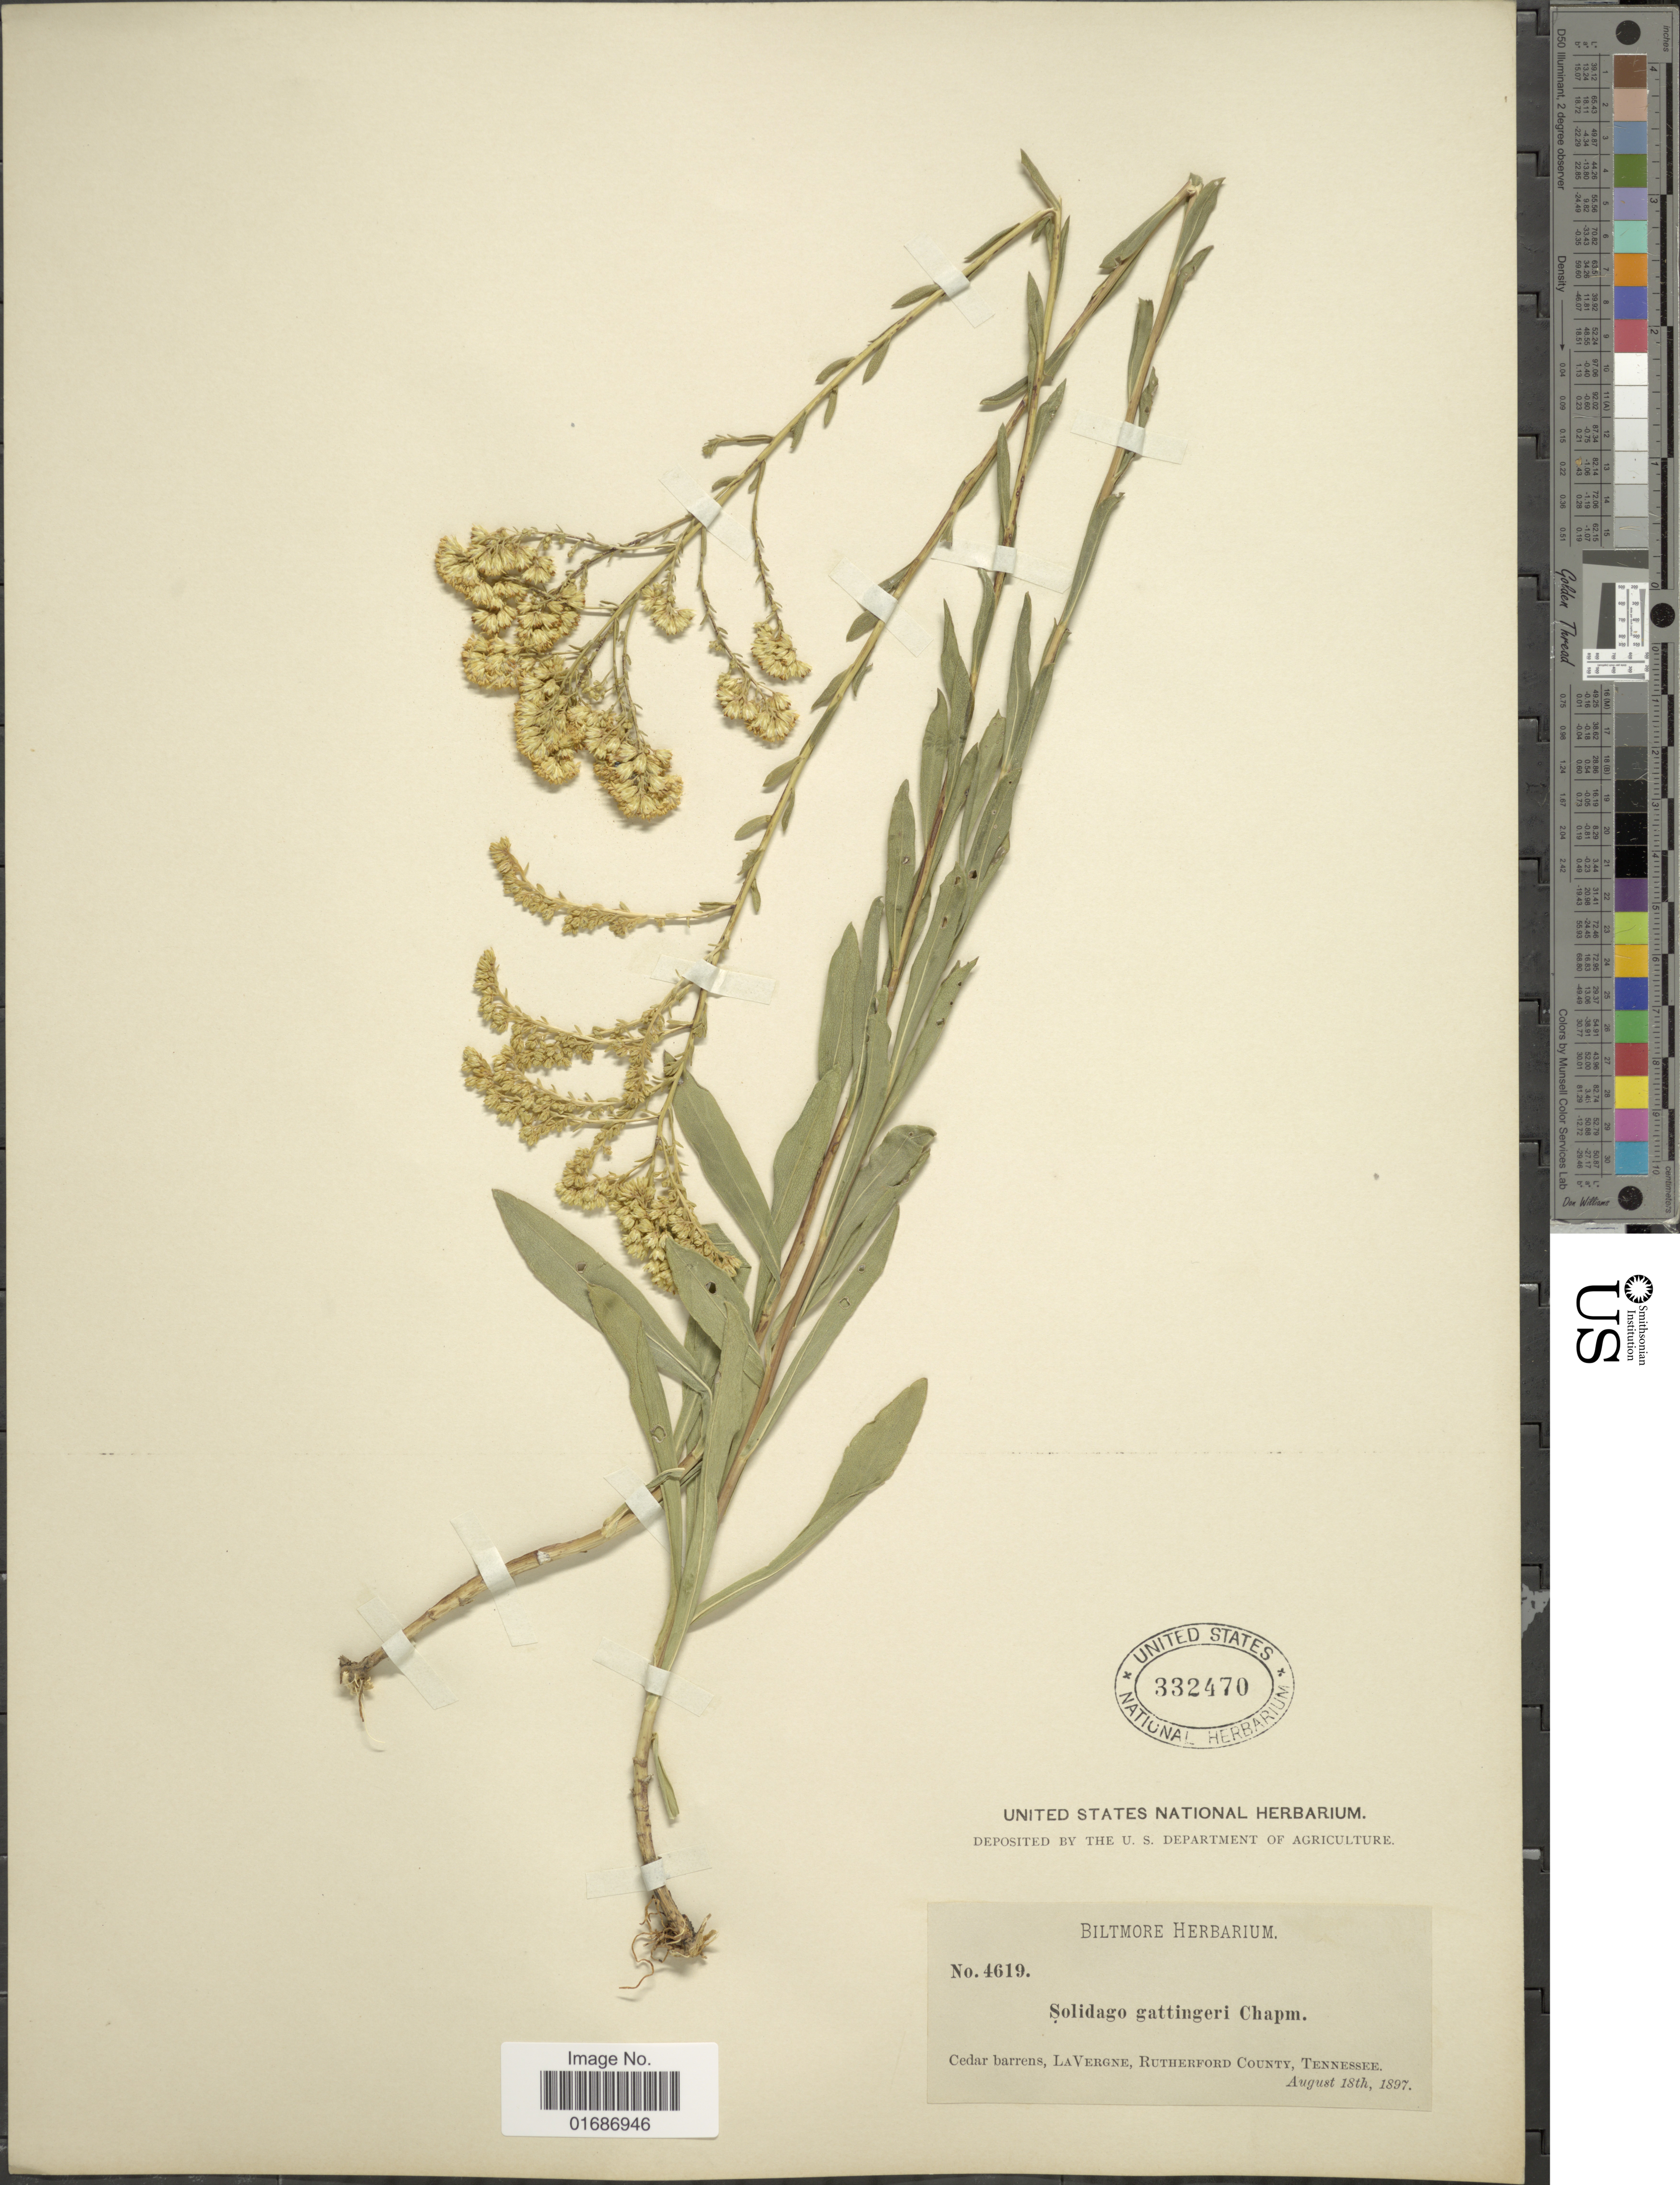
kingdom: Plantae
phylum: Tracheophyta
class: Magnoliopsida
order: Asterales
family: Asteraceae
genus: Solidago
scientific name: Solidago gattingeri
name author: Chapman ex A. Gray & et al. in A. Gray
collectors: ex herb. Biltmore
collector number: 4619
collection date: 1897-08-18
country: United States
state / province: Tennessee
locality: Cedar barrens, LaVergne, Rutherford County, Tennessee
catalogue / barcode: US 332470